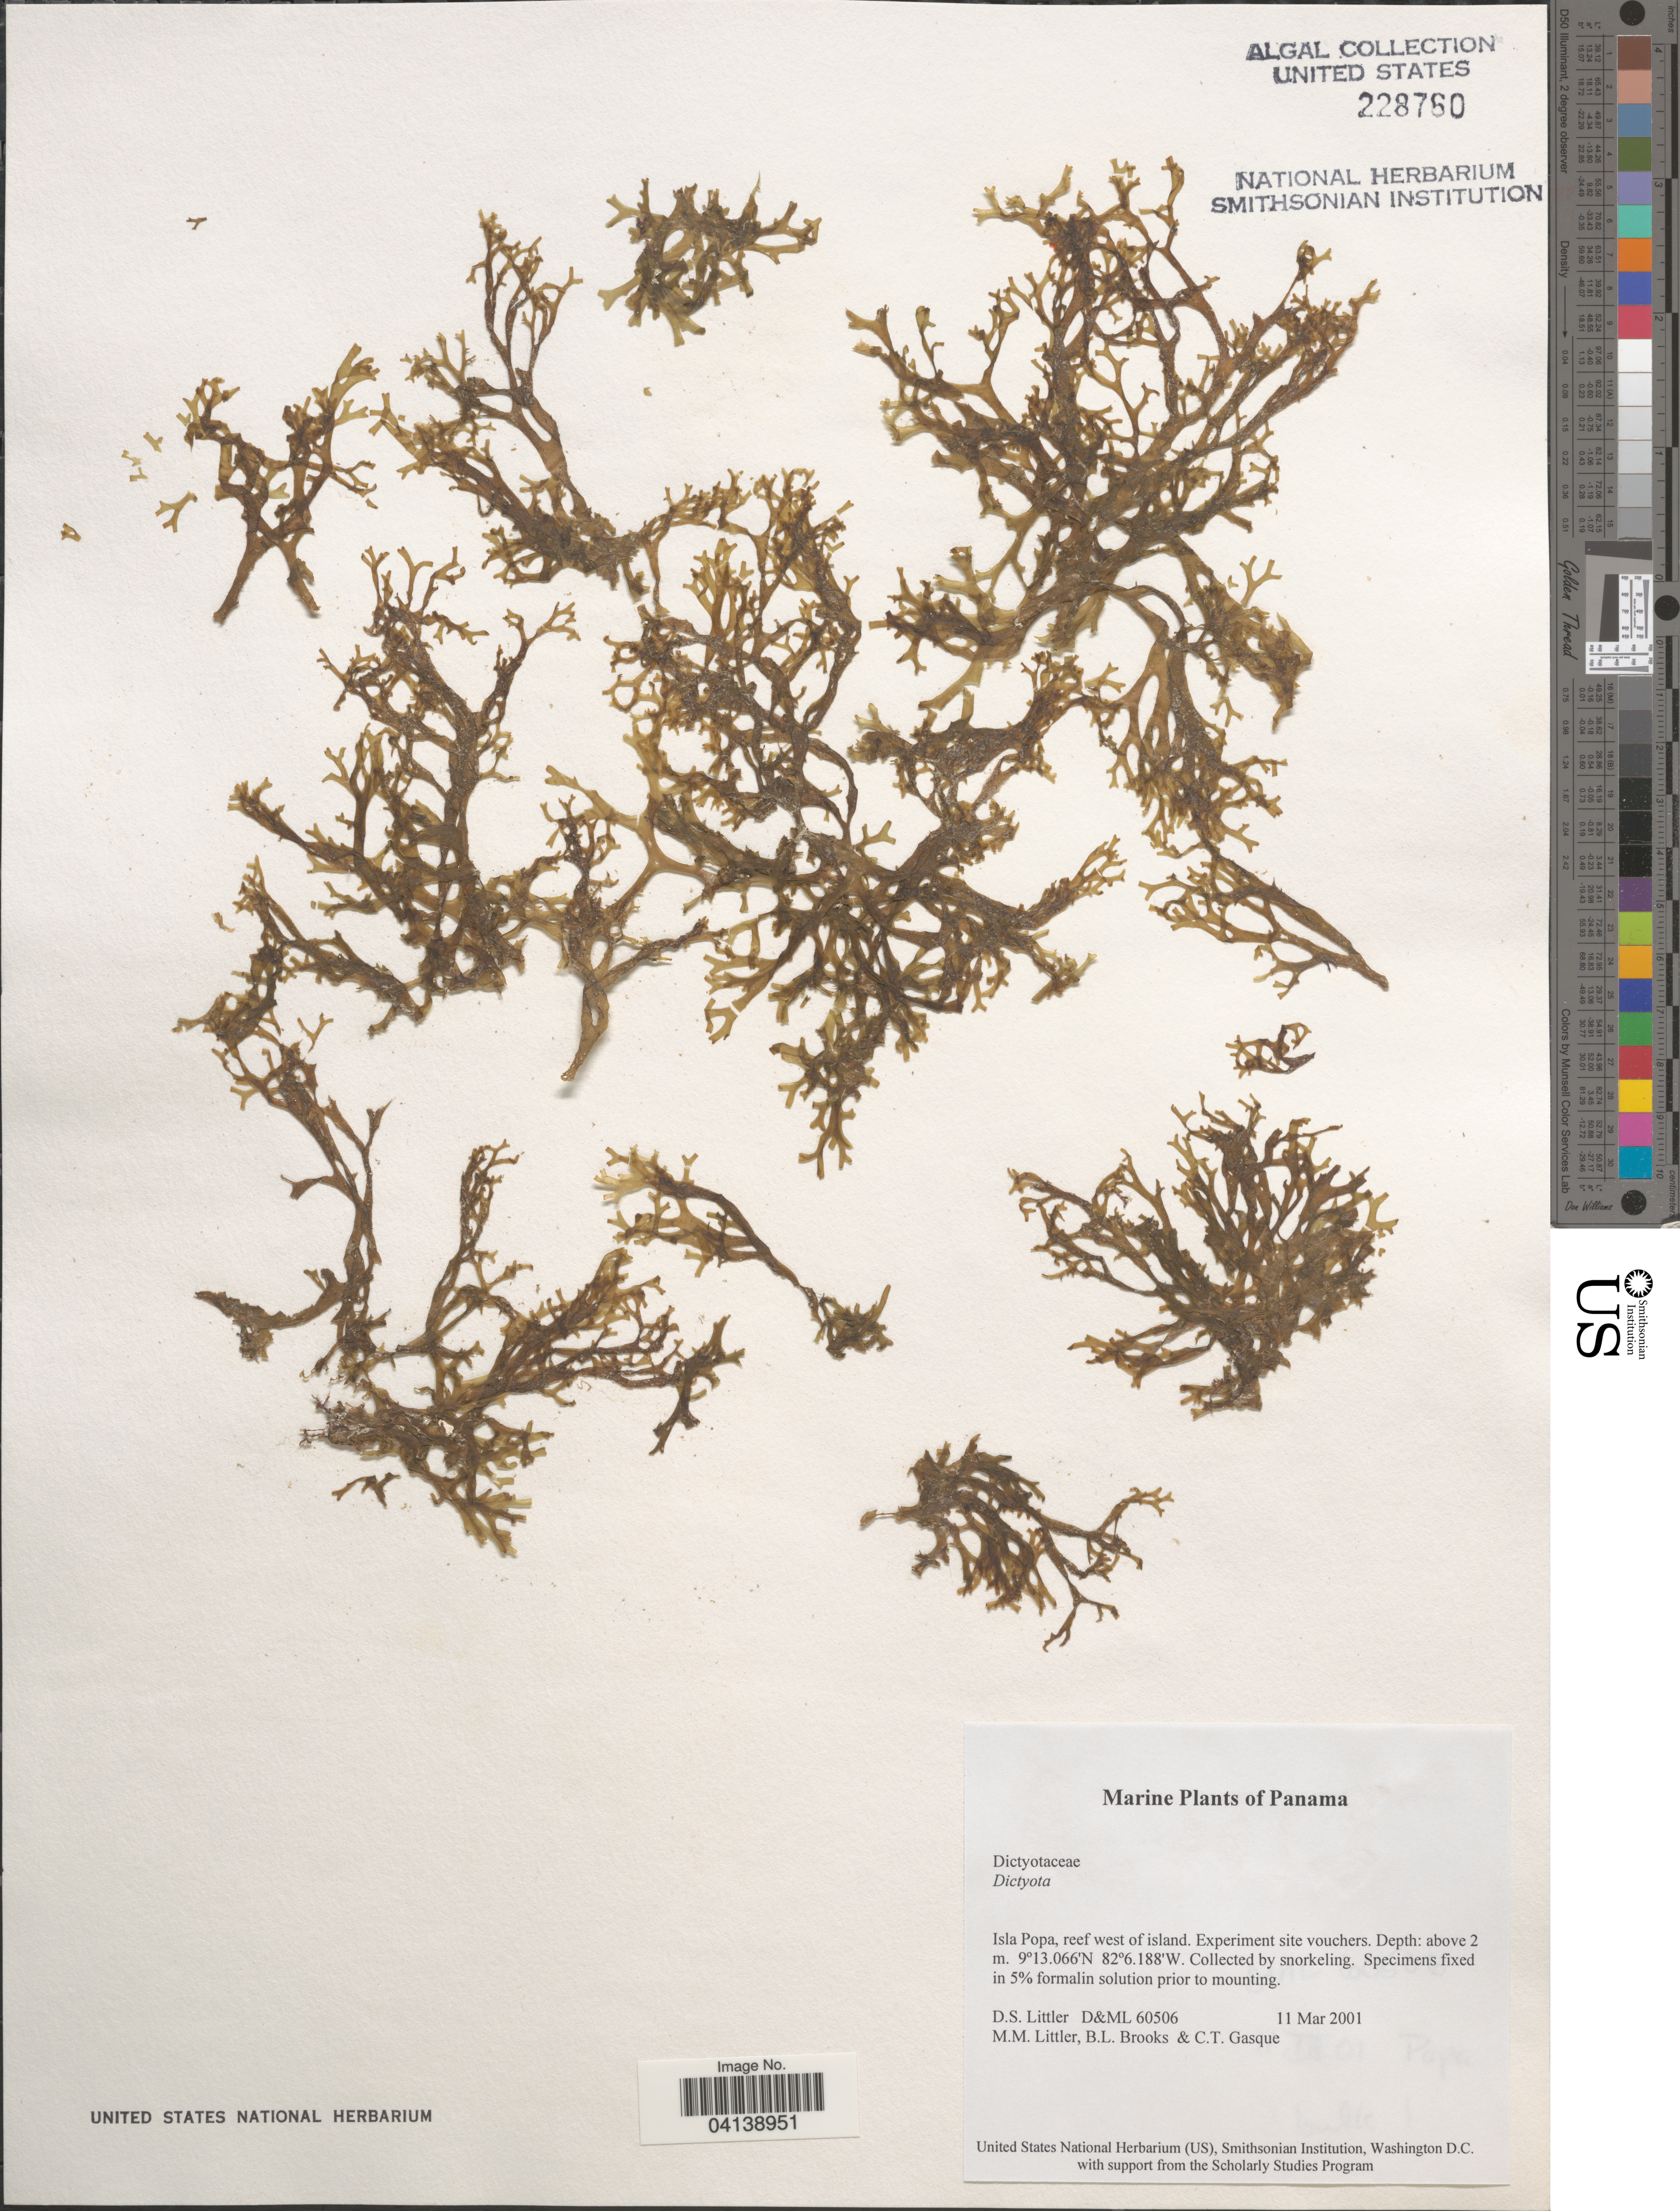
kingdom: Chromista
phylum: Ochrophyta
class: Phaeophyceae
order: Dictyotales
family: Dictyotaceae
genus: Dictyota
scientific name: Dictyota sp.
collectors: D. S. Littler, B. Brooks & C. Gasque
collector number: D&ML 60506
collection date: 2001-03-11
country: Panama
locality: Isla Popa, reed west of island.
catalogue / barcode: US 228760